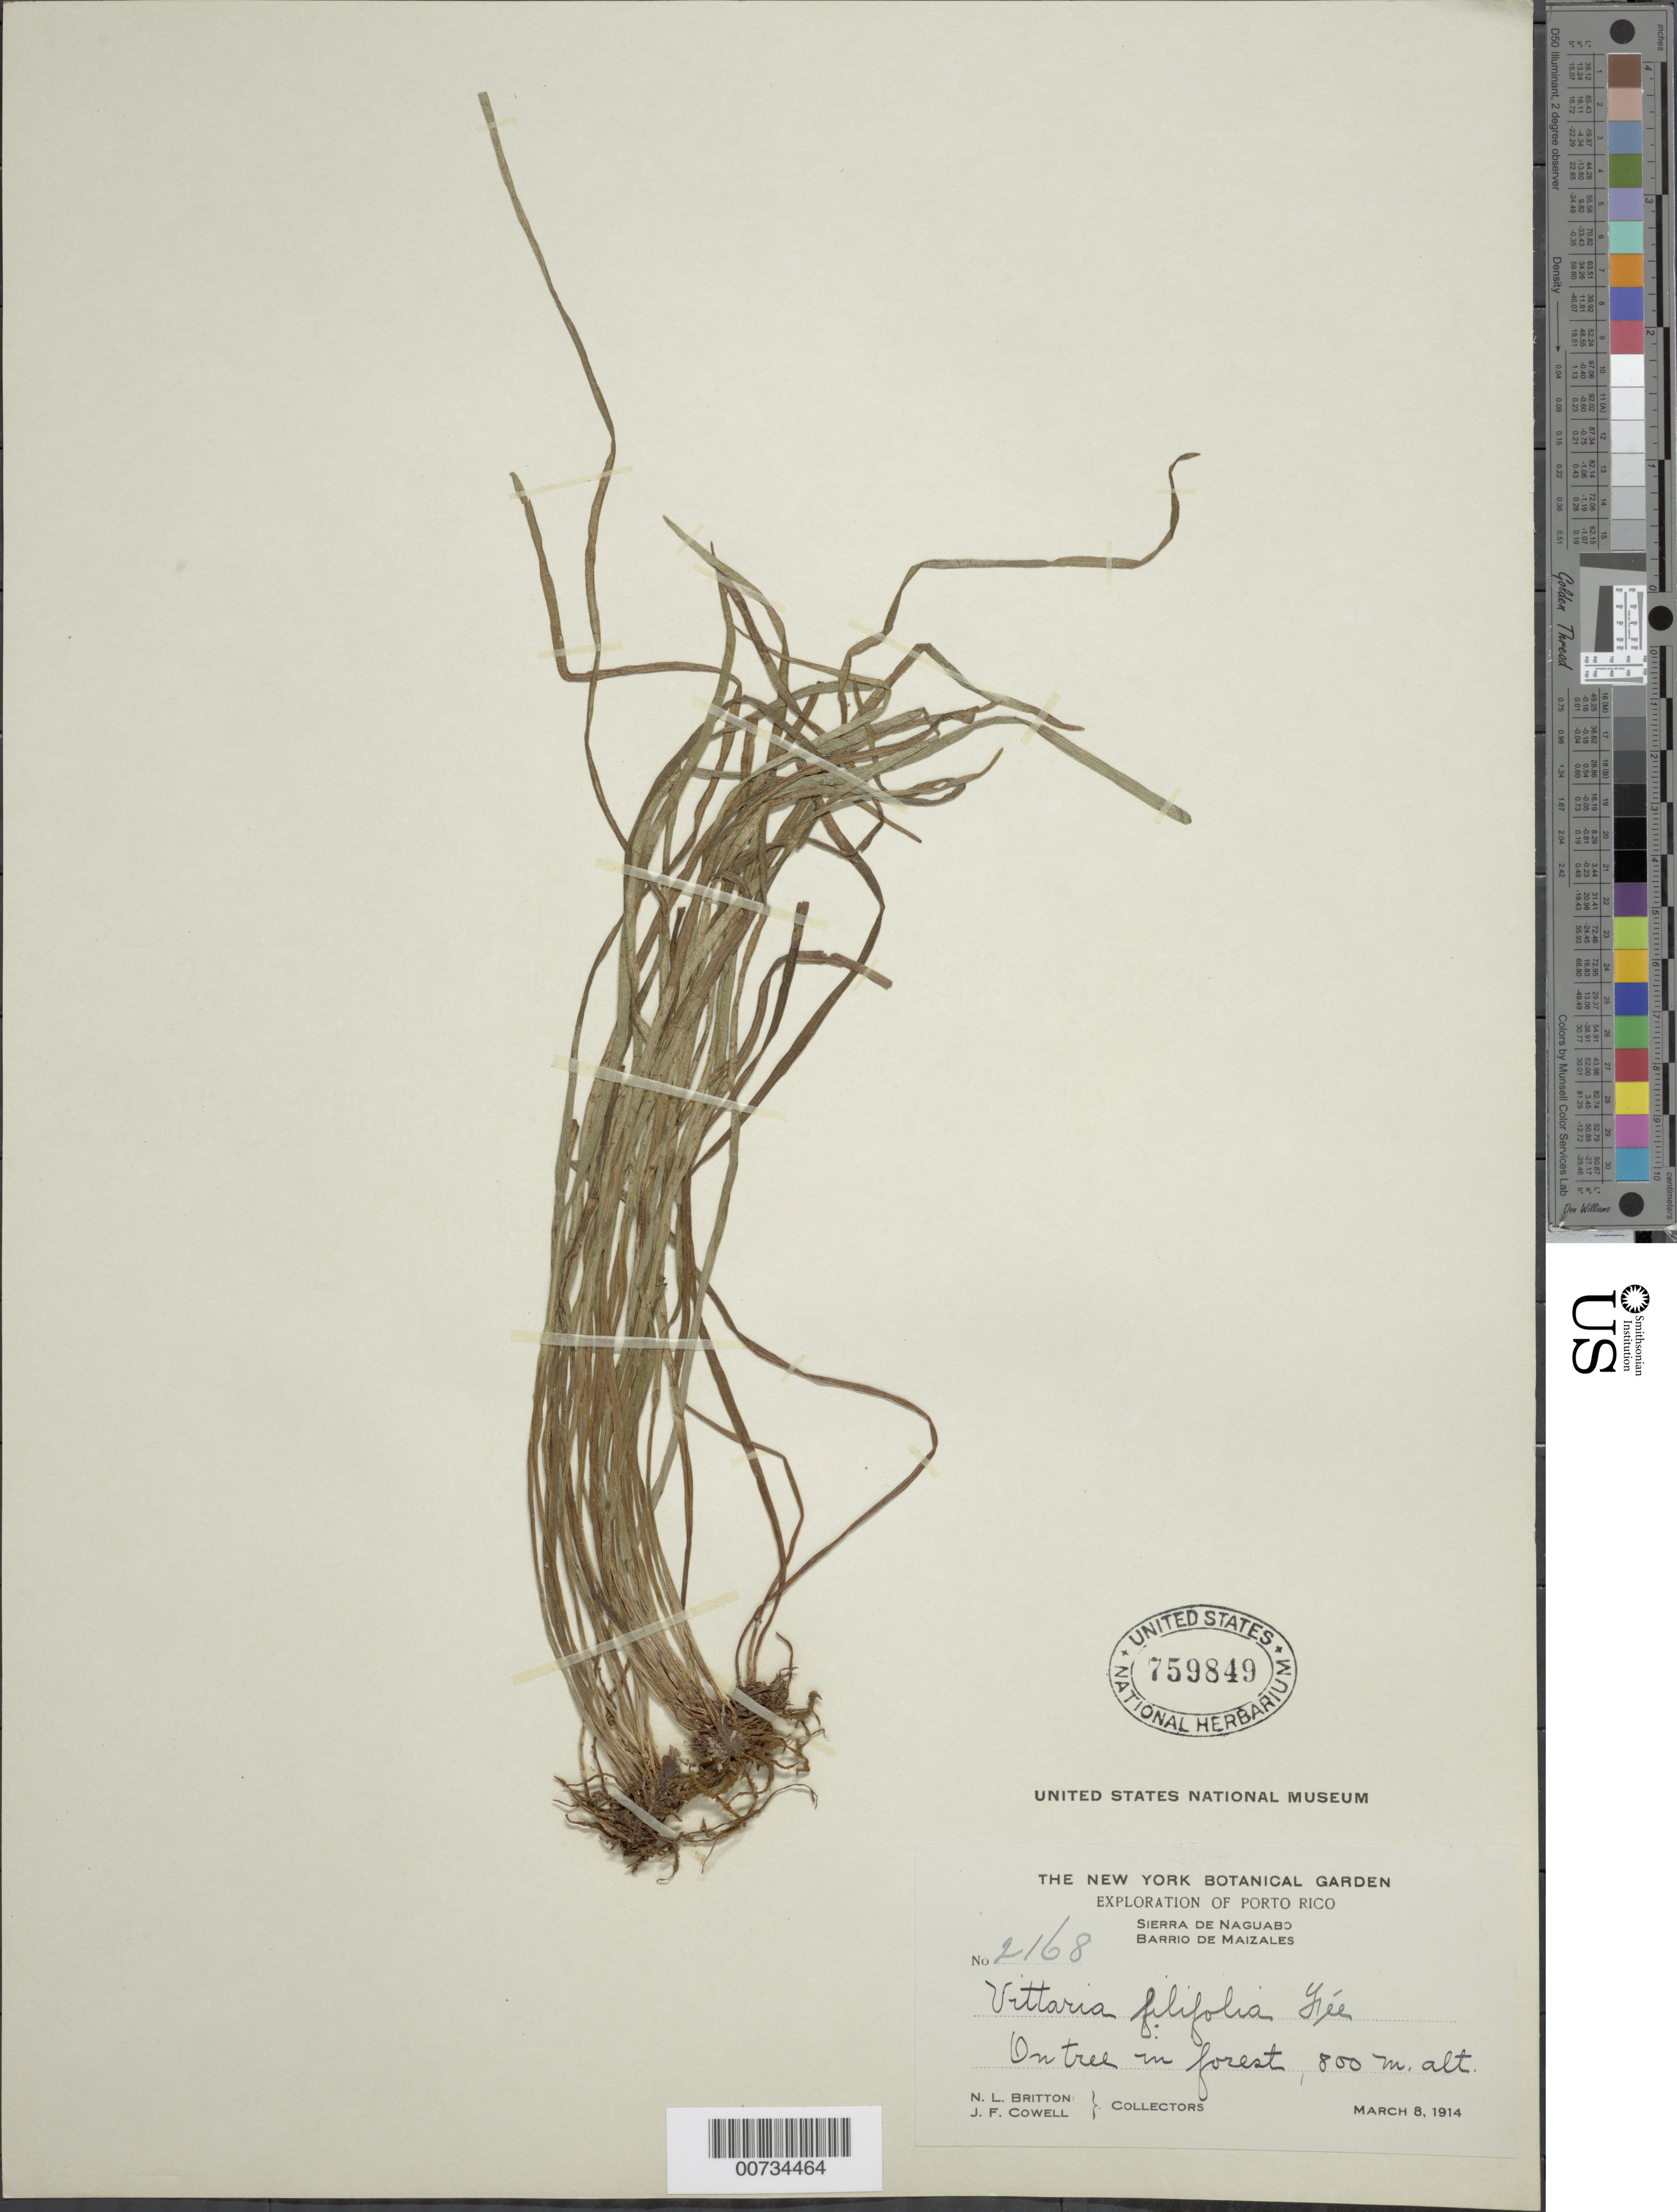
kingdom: Plantae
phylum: Tracheophyta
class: Polypodiopsida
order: Polypodiales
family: Pteridaceae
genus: Vittaria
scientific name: Vittaria lineata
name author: (L.) Sm.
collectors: N. Britton & J. F. Cowell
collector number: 2168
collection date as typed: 08 Mar 1914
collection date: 1914-03-08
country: Puerto Rico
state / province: Naguabo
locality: Sierra de Naguabo, Barrio de Maizales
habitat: On tree in forest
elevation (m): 800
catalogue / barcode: US 759849